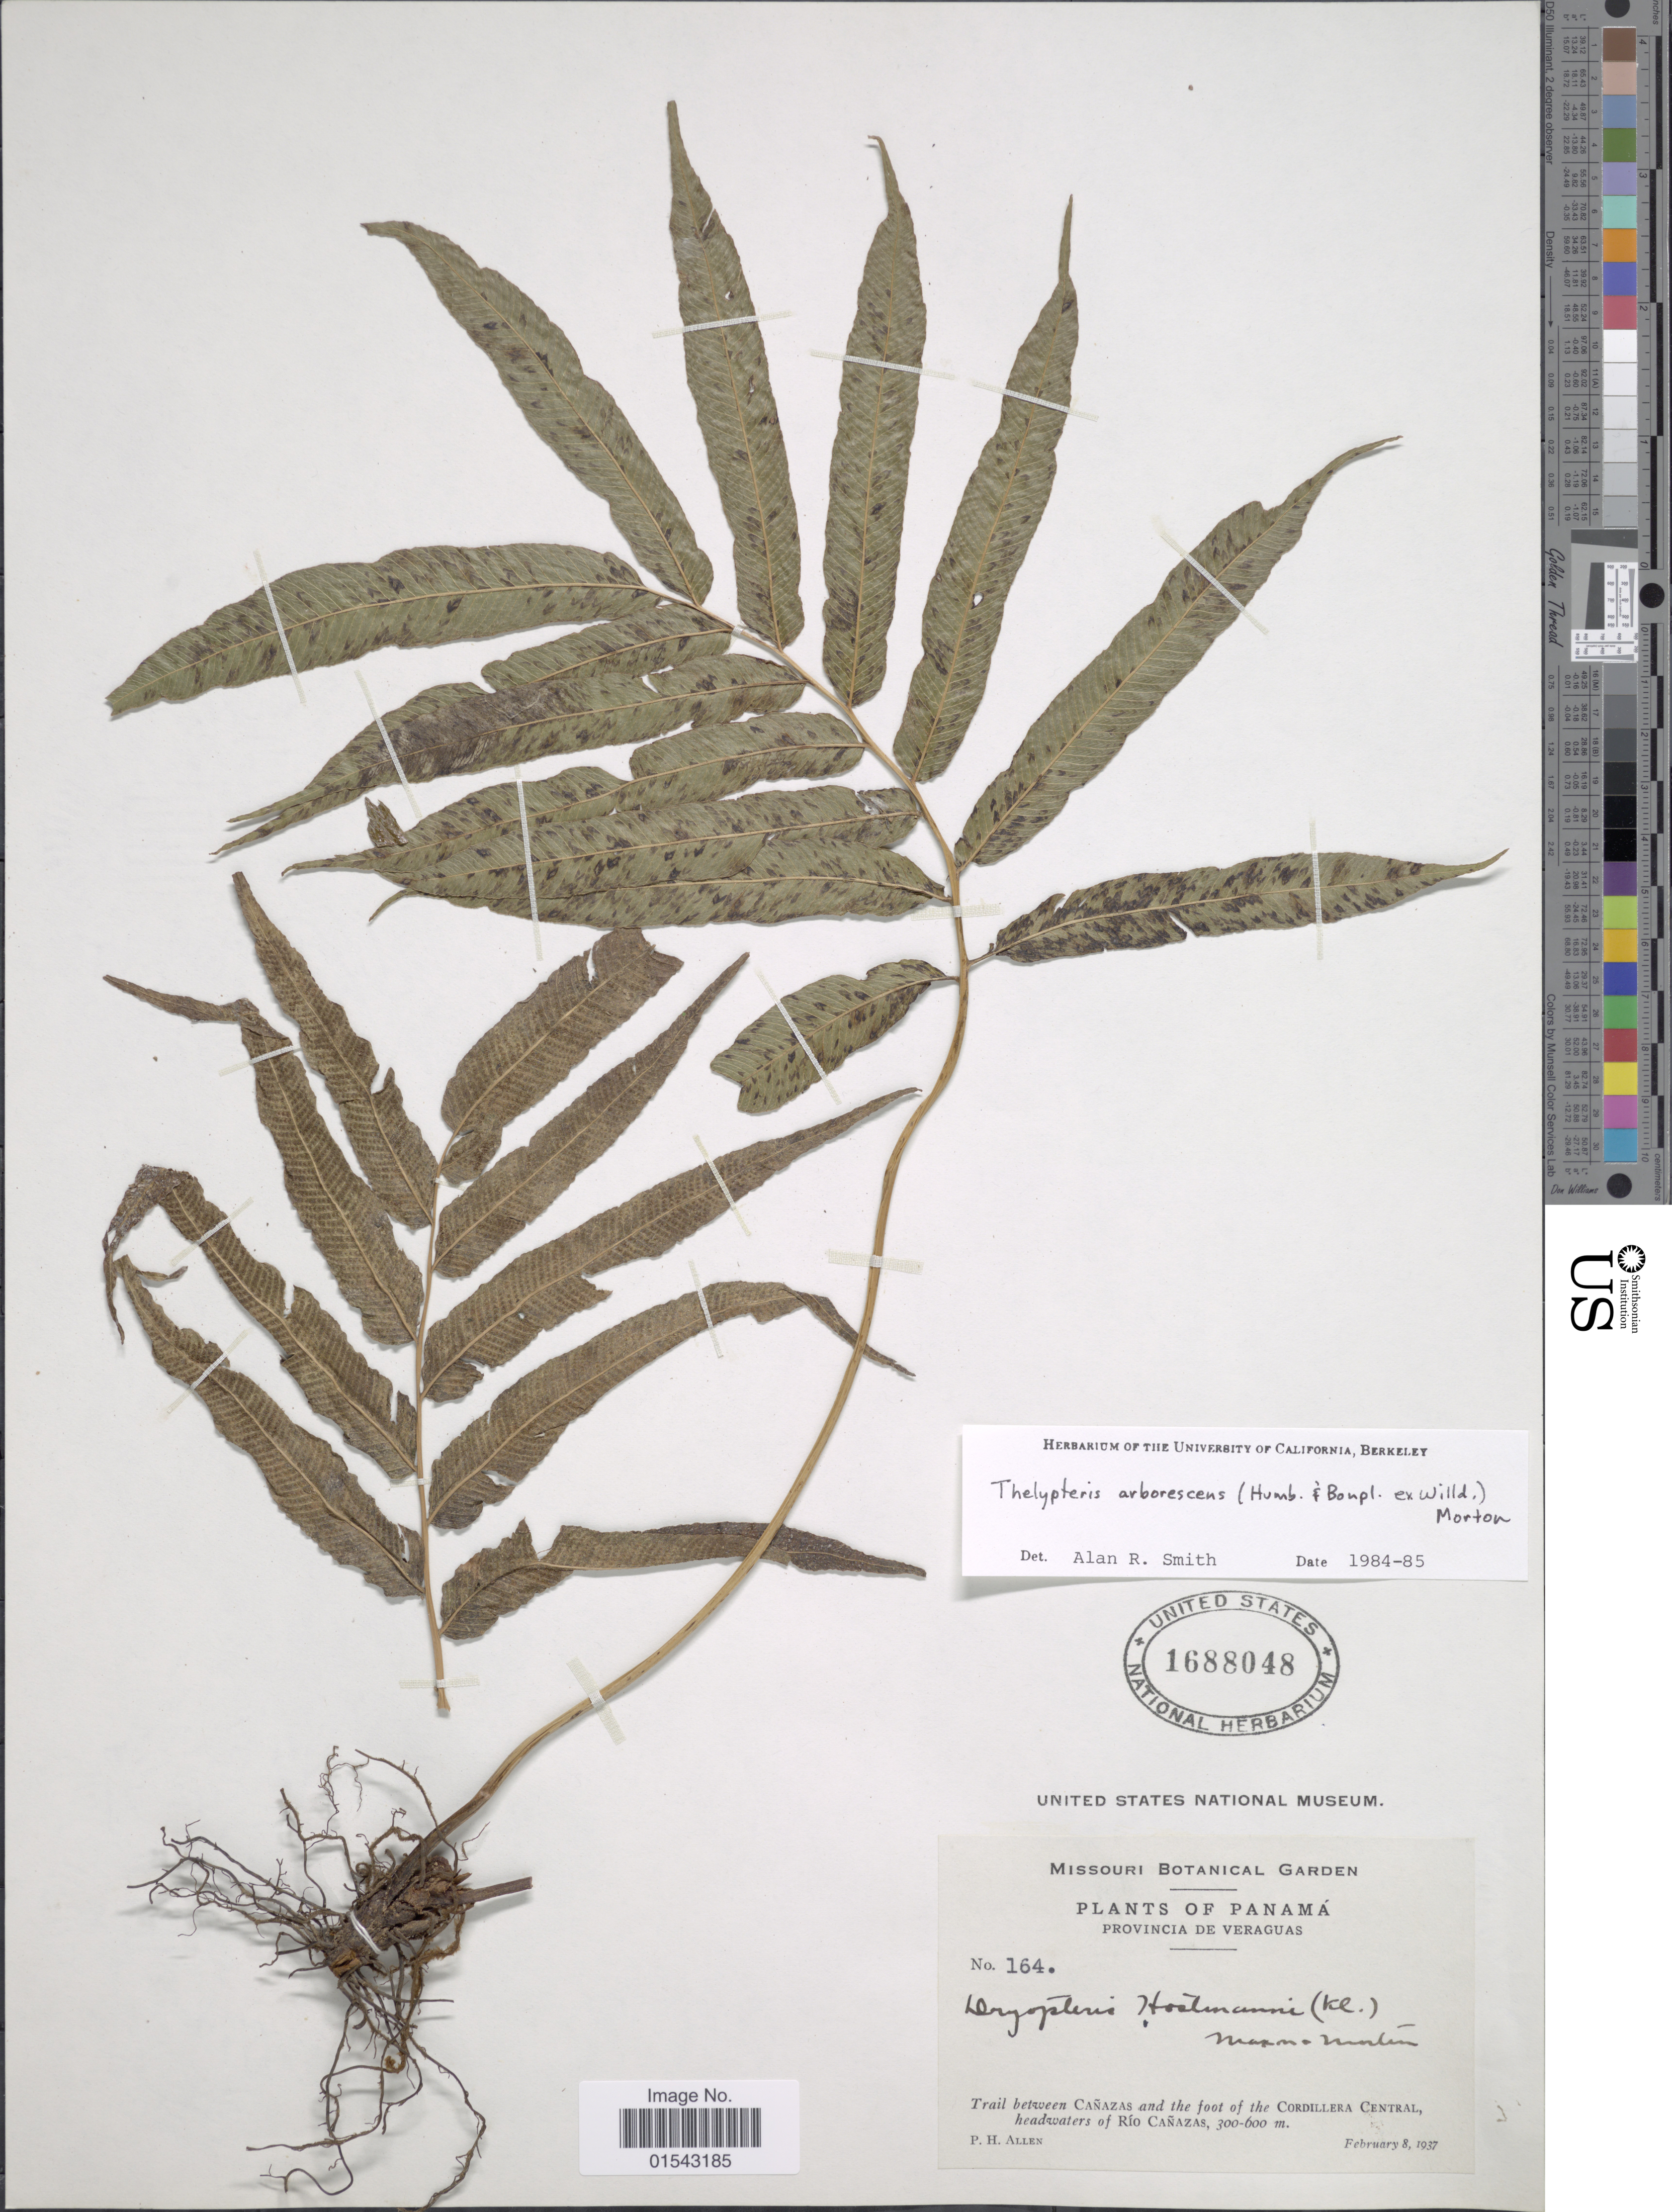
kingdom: Plantae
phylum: Tracheophyta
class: Polypodiopsida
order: Polypodiales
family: Thelypteridaceae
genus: Meniscium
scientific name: Meniscium arborescens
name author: Humb. & Bonpl. ex Willd.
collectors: P. H. Allen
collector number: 164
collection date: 1937-02-08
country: Panama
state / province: Veraguas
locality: Panama, Provincia de Veraguas, trail between Canazas and the foot of the Cordillera Central, headswaters of Rio Canazas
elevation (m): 300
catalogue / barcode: US 1688048